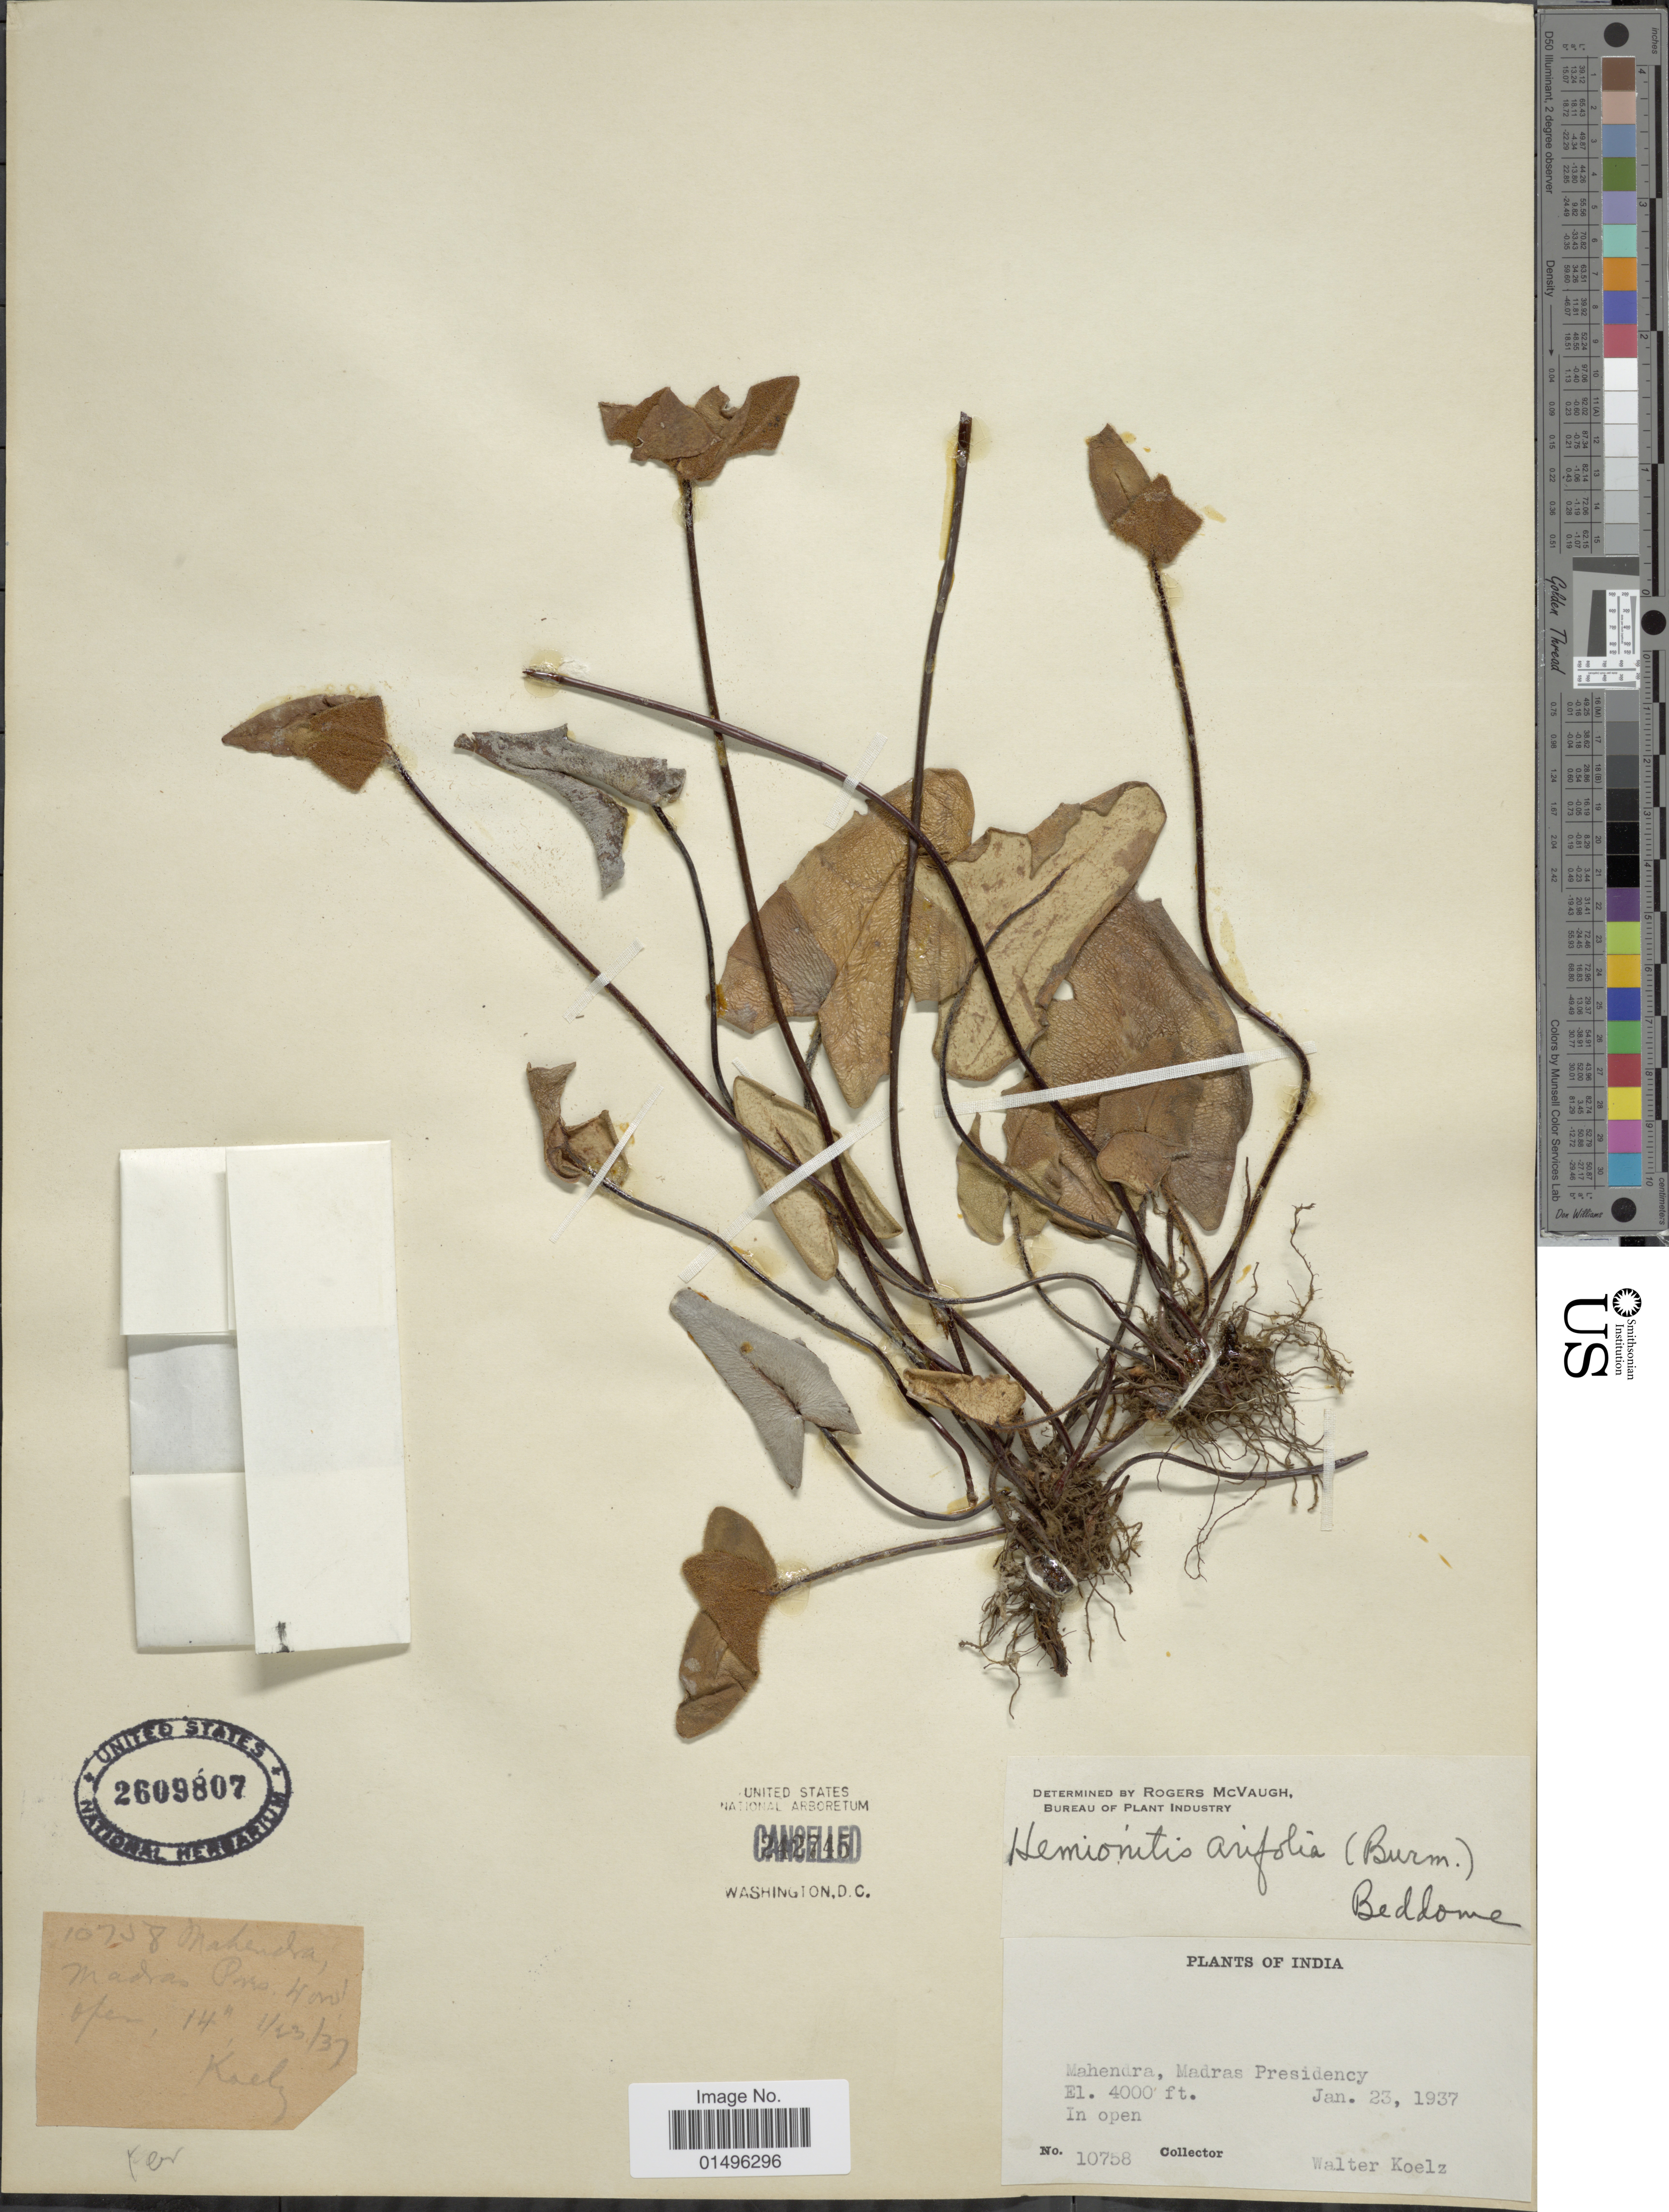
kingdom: Plantae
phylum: Tracheophyta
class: Polypodiopsida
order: Polypodiales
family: Pteridaceae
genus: Parahemionitis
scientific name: Parahemionitis cordata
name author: (Roxb. ex Hook. & Grev.) Fraser-Jenk.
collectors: W. N. Koelz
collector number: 10758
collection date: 1937-01-23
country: India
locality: India, Mahendra, Madras Presidency.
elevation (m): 1219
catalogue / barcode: US 2609807